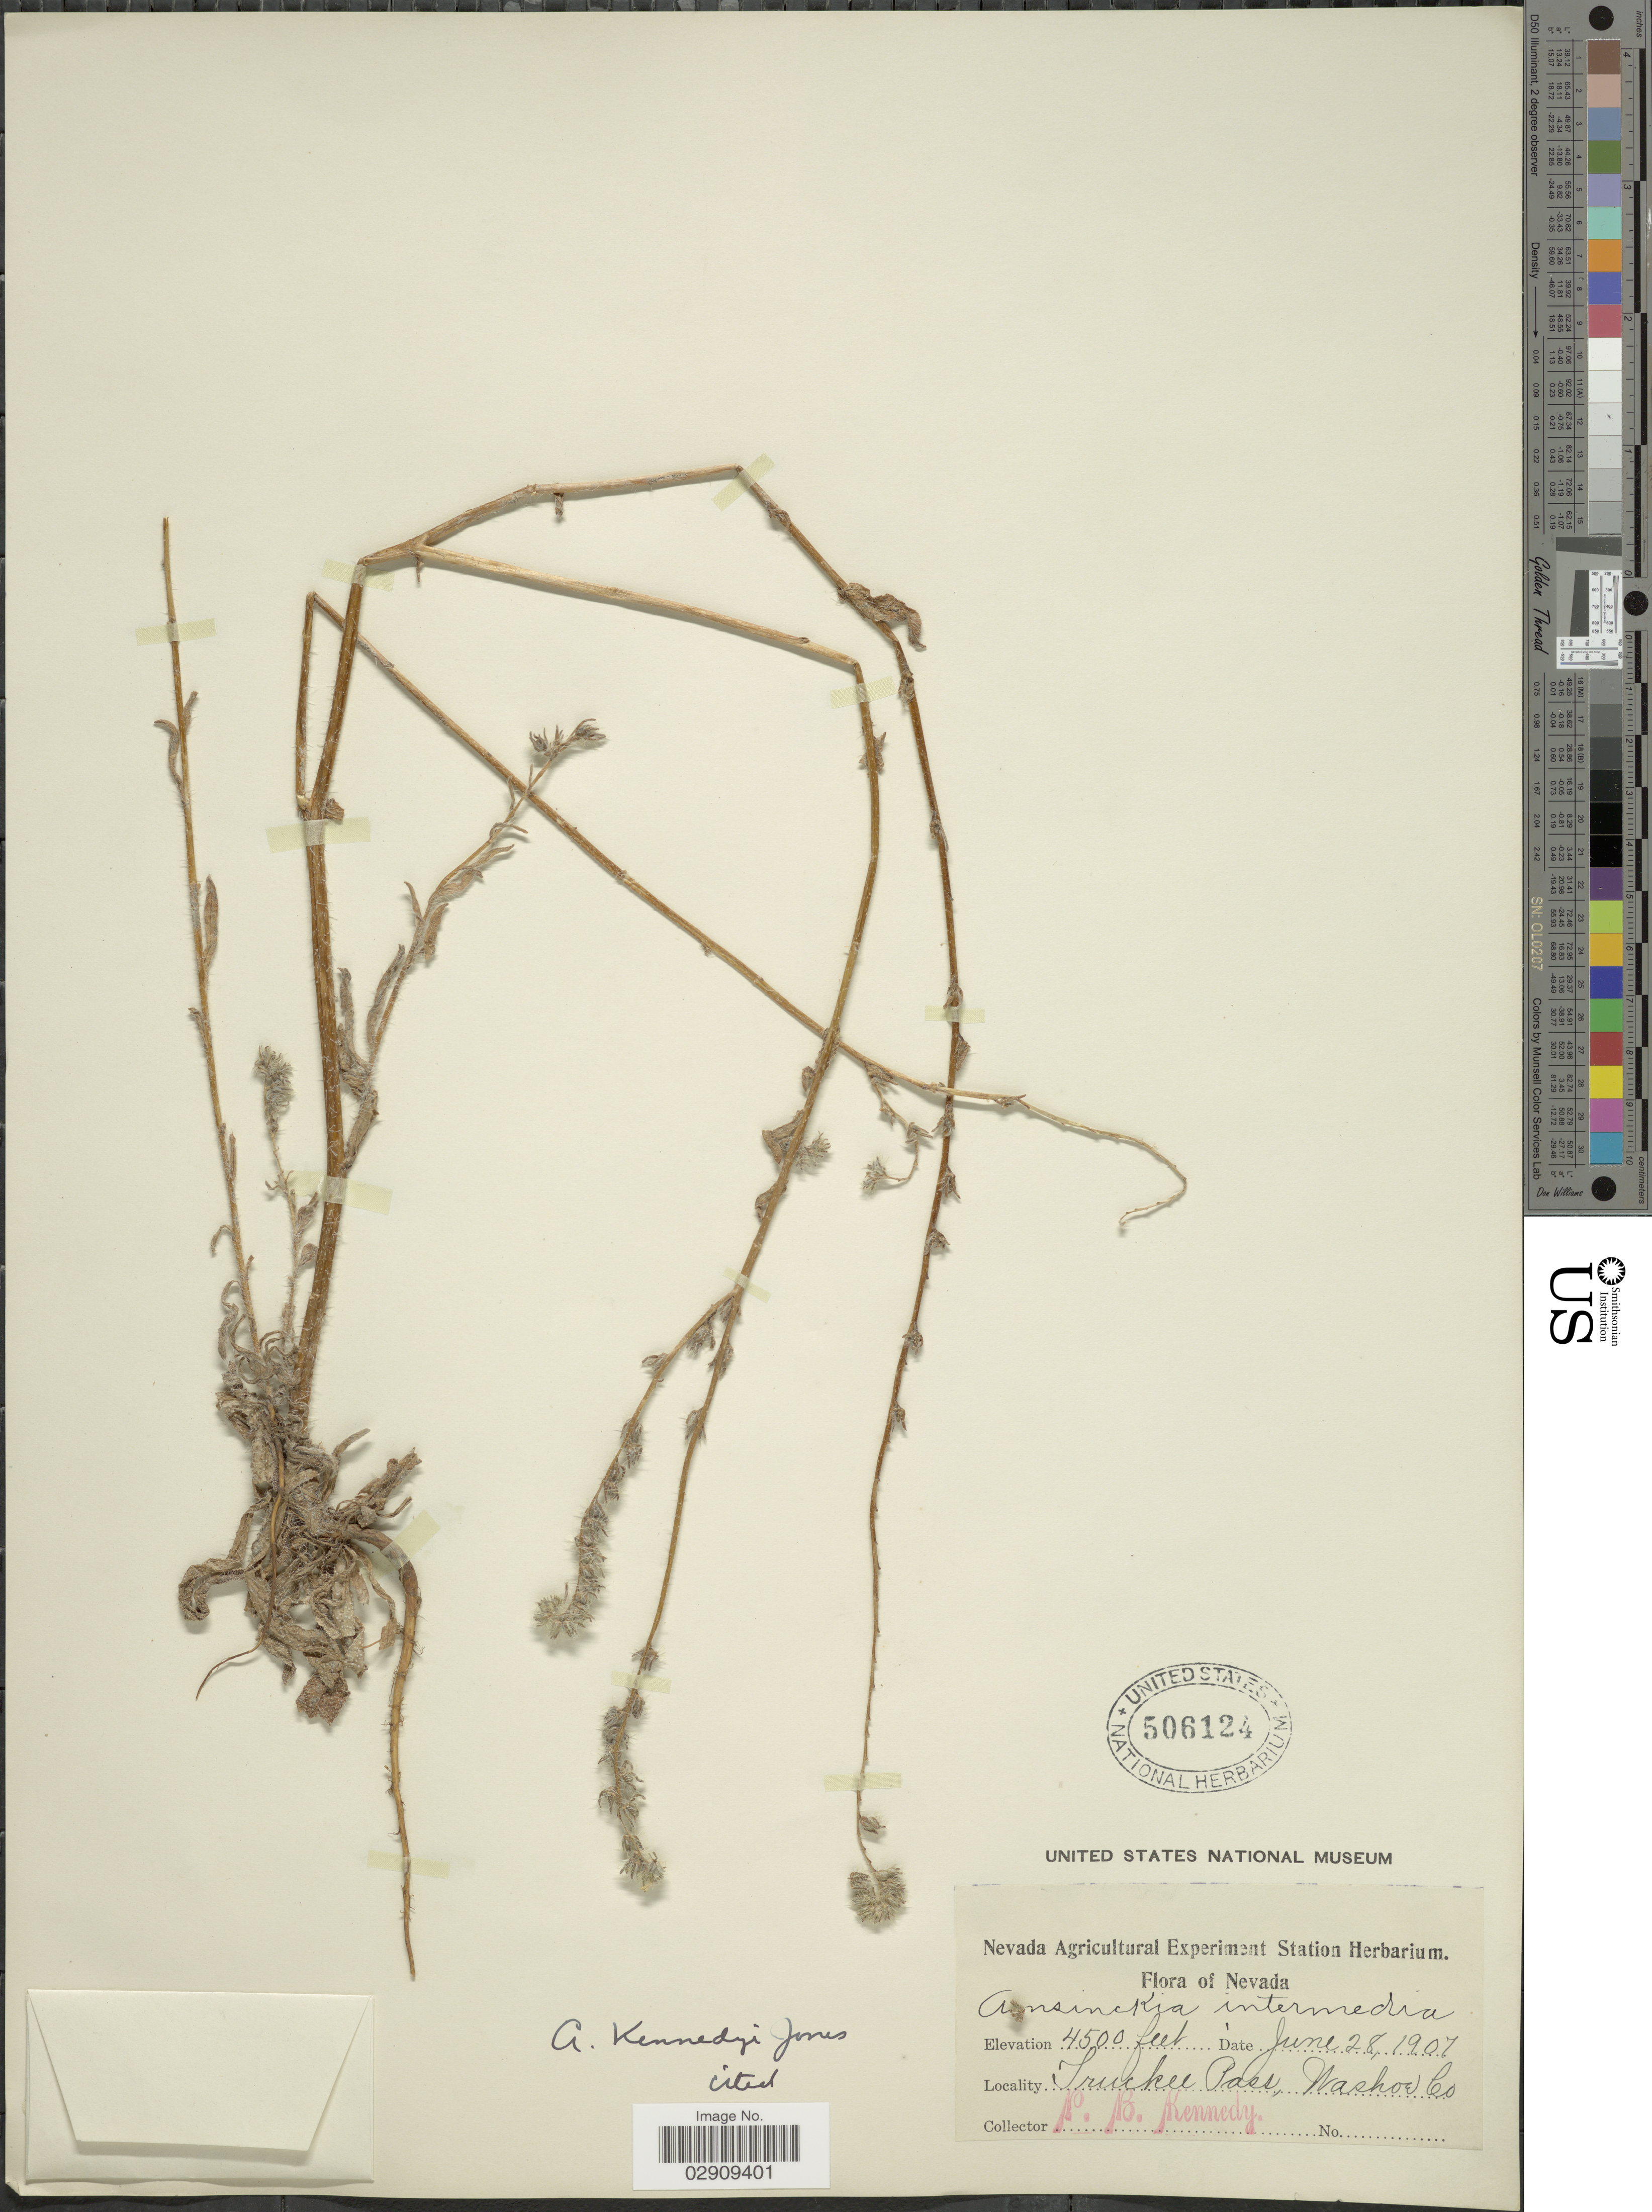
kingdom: Plantae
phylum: Tracheophyta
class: Magnoliopsida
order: Boraginales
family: Boraginaceae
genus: Amsinckia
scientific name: Amsinckia menziesii var. intermedia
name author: (Fisch. & C.A. Mey.) Ganders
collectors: N. Kennedy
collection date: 1907-06-28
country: United States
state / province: Nevada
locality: Truckee Pass, Washoe Co.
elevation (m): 1372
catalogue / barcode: US 506124